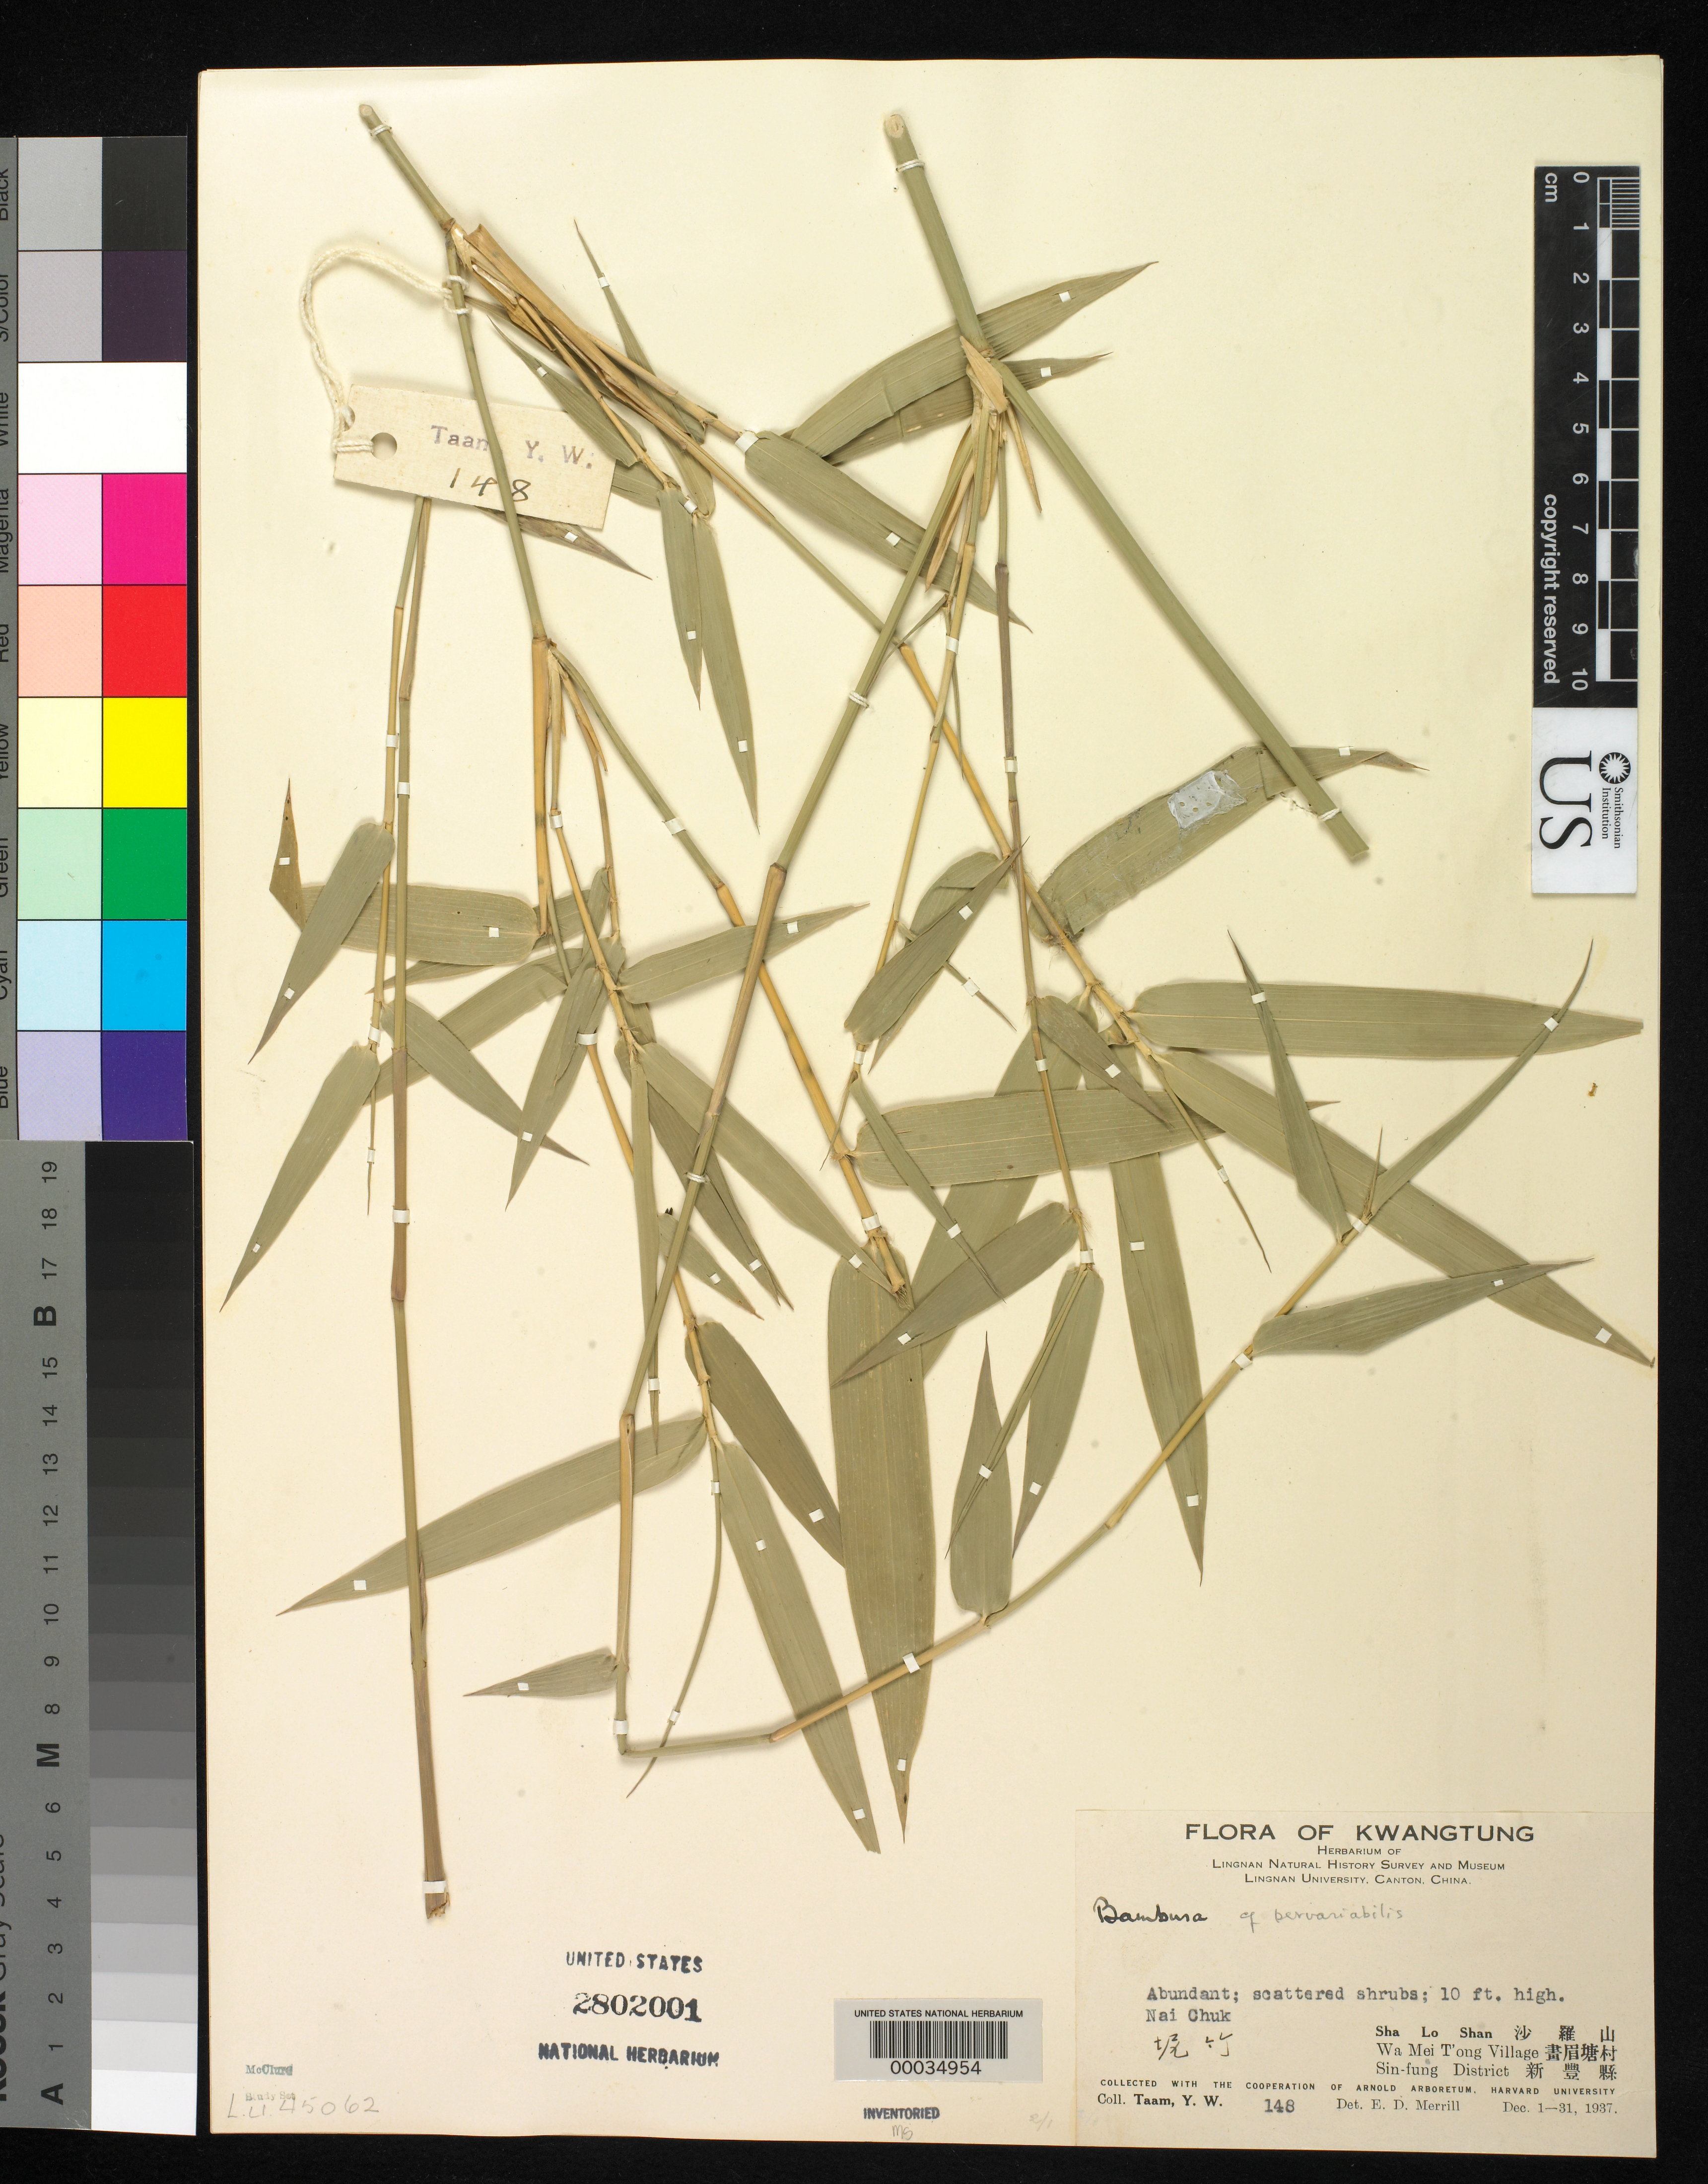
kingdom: Plantae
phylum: Tracheophyta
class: Liliopsida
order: Poales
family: Poaceae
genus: Bambusa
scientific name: Bambusa pervariabilis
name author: McClure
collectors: Y. W. Taam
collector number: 148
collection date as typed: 01 Dec 1932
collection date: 1932-12-01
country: China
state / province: Guangdong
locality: Sha lo shan, wa mei t'ong, sin-fung dist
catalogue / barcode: US 2802001